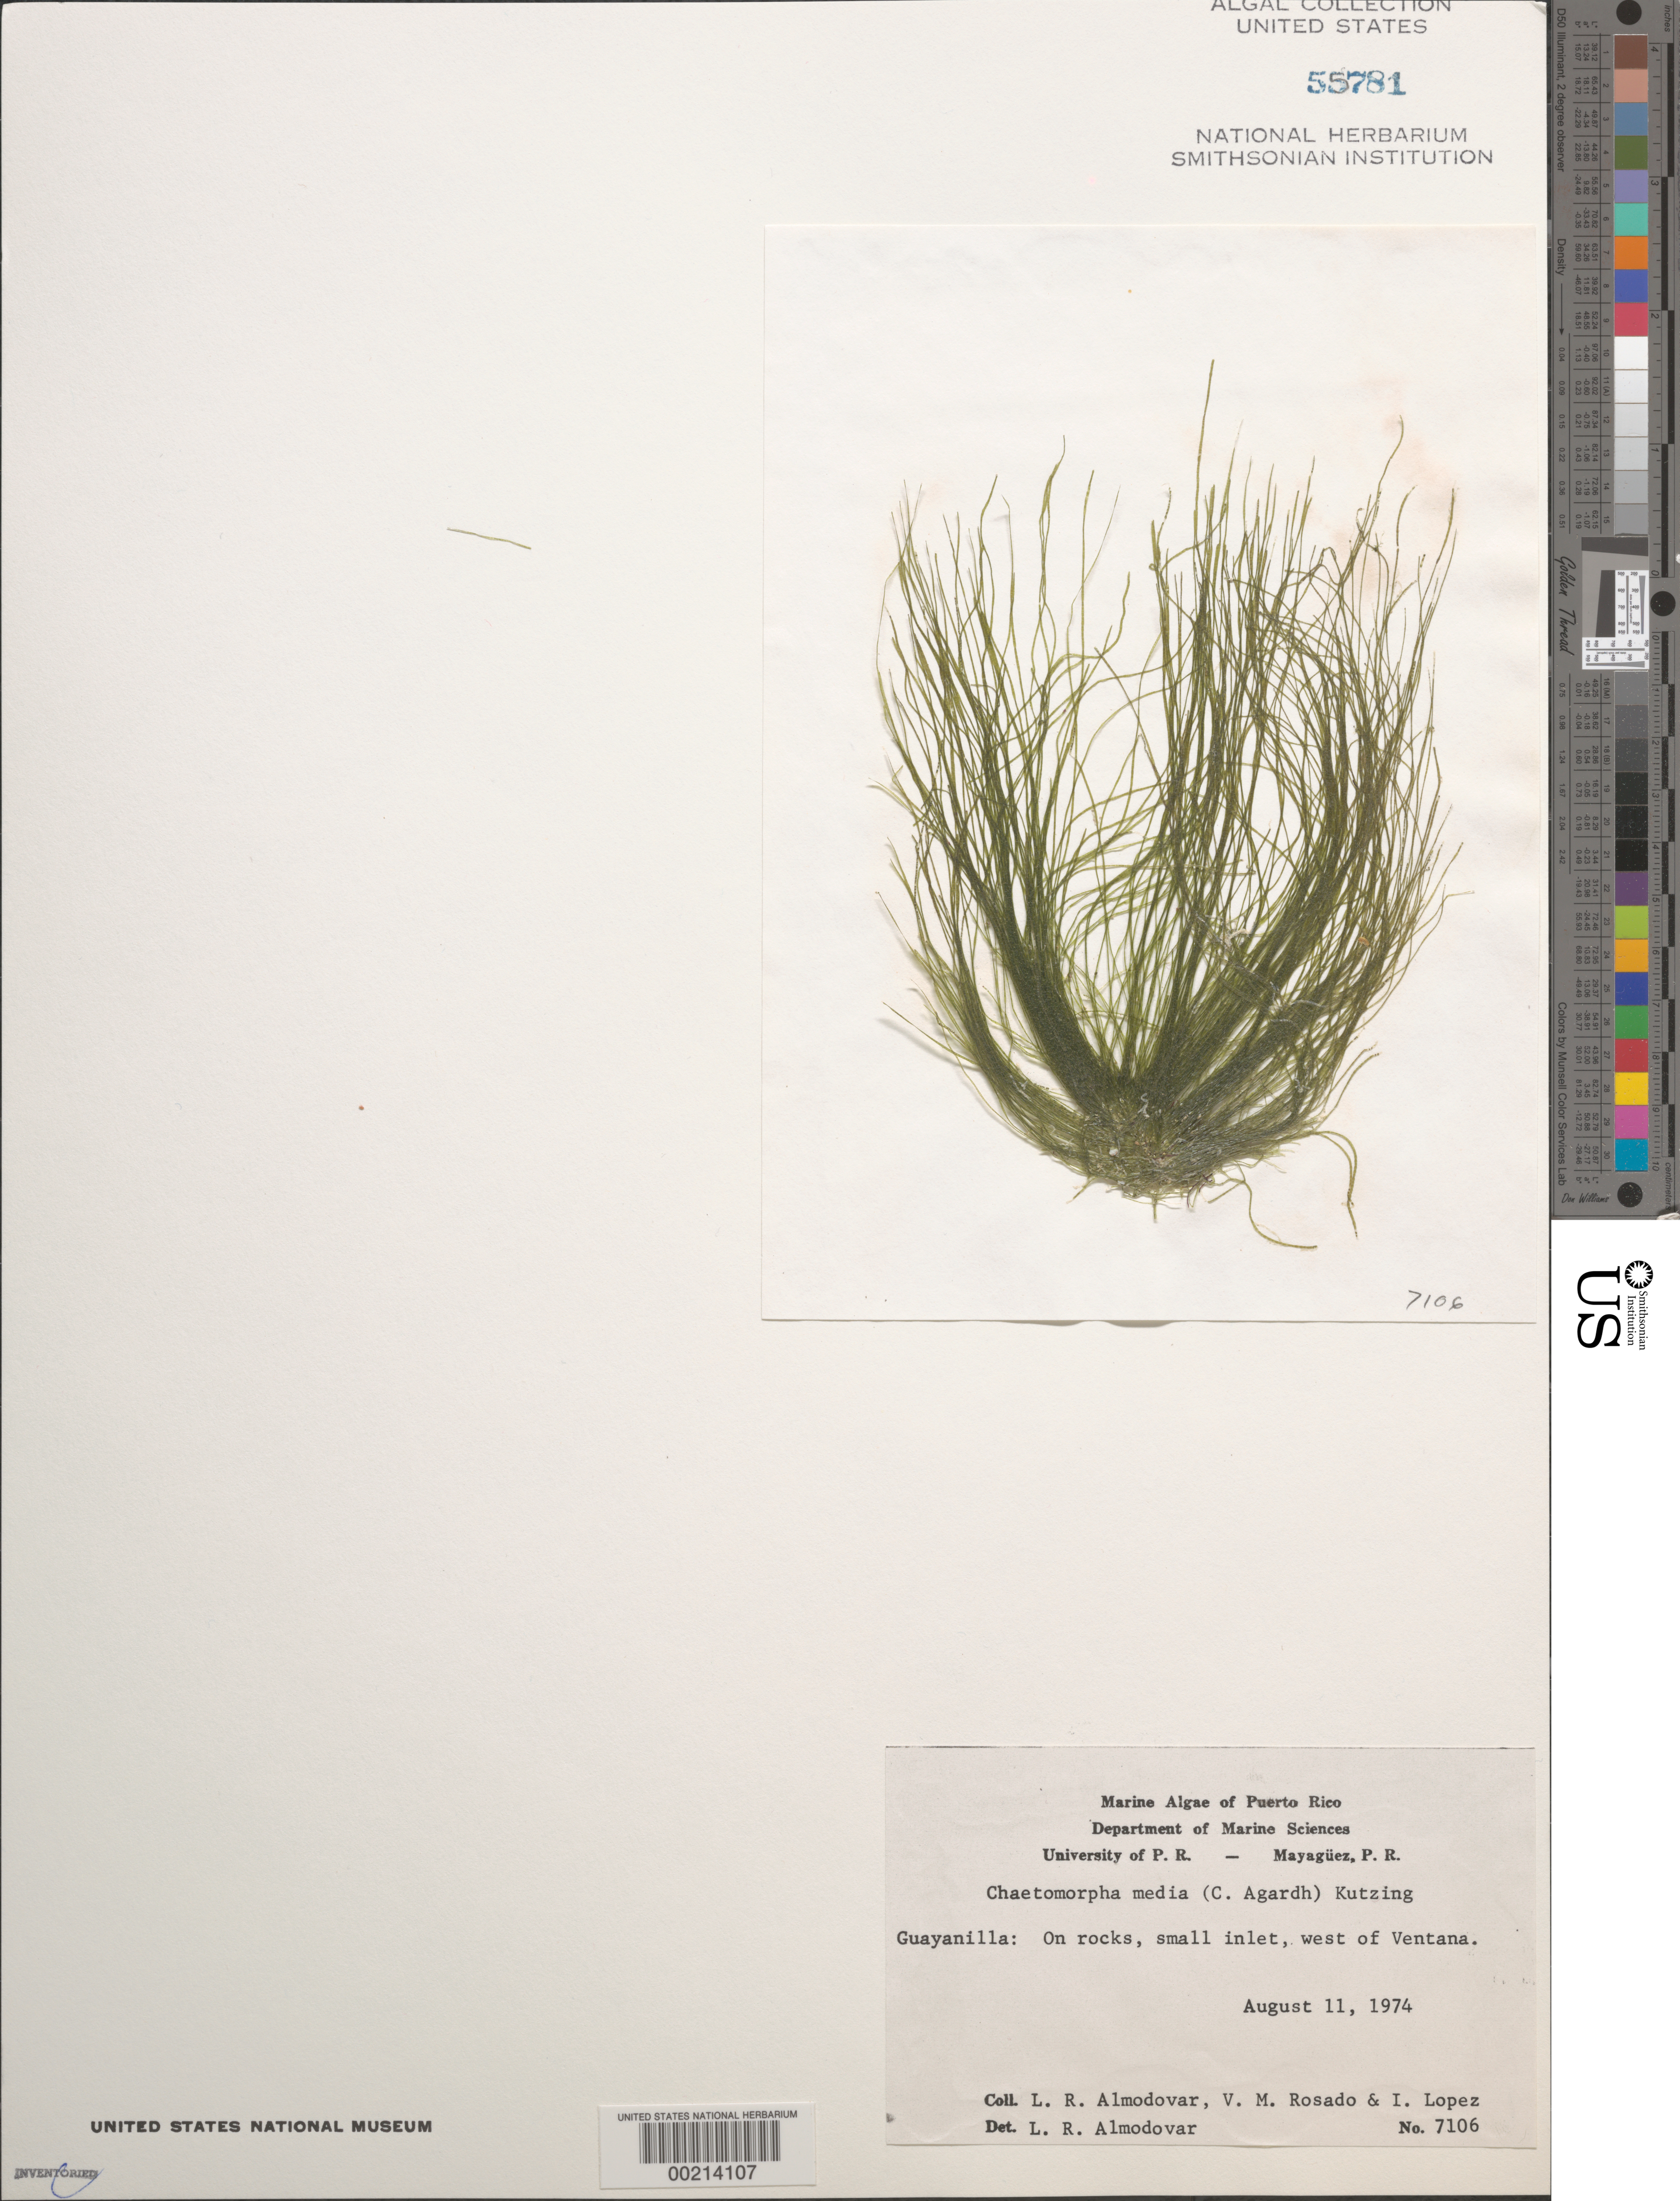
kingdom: Plantae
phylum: Chlorophyta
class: Ulvophyceae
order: Cladophorales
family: Cladophoraceae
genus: Chaetomorpha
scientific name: Chaetomorpha melagonium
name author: (F. Weber & D. Mohr) Kützing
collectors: L. Almodovar, V. Rosado & I. Lopéz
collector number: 7106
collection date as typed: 11 Aug 1974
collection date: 1974-08-11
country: Puerto Rico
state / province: Guayanilla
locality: West of ventana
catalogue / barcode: US 55781